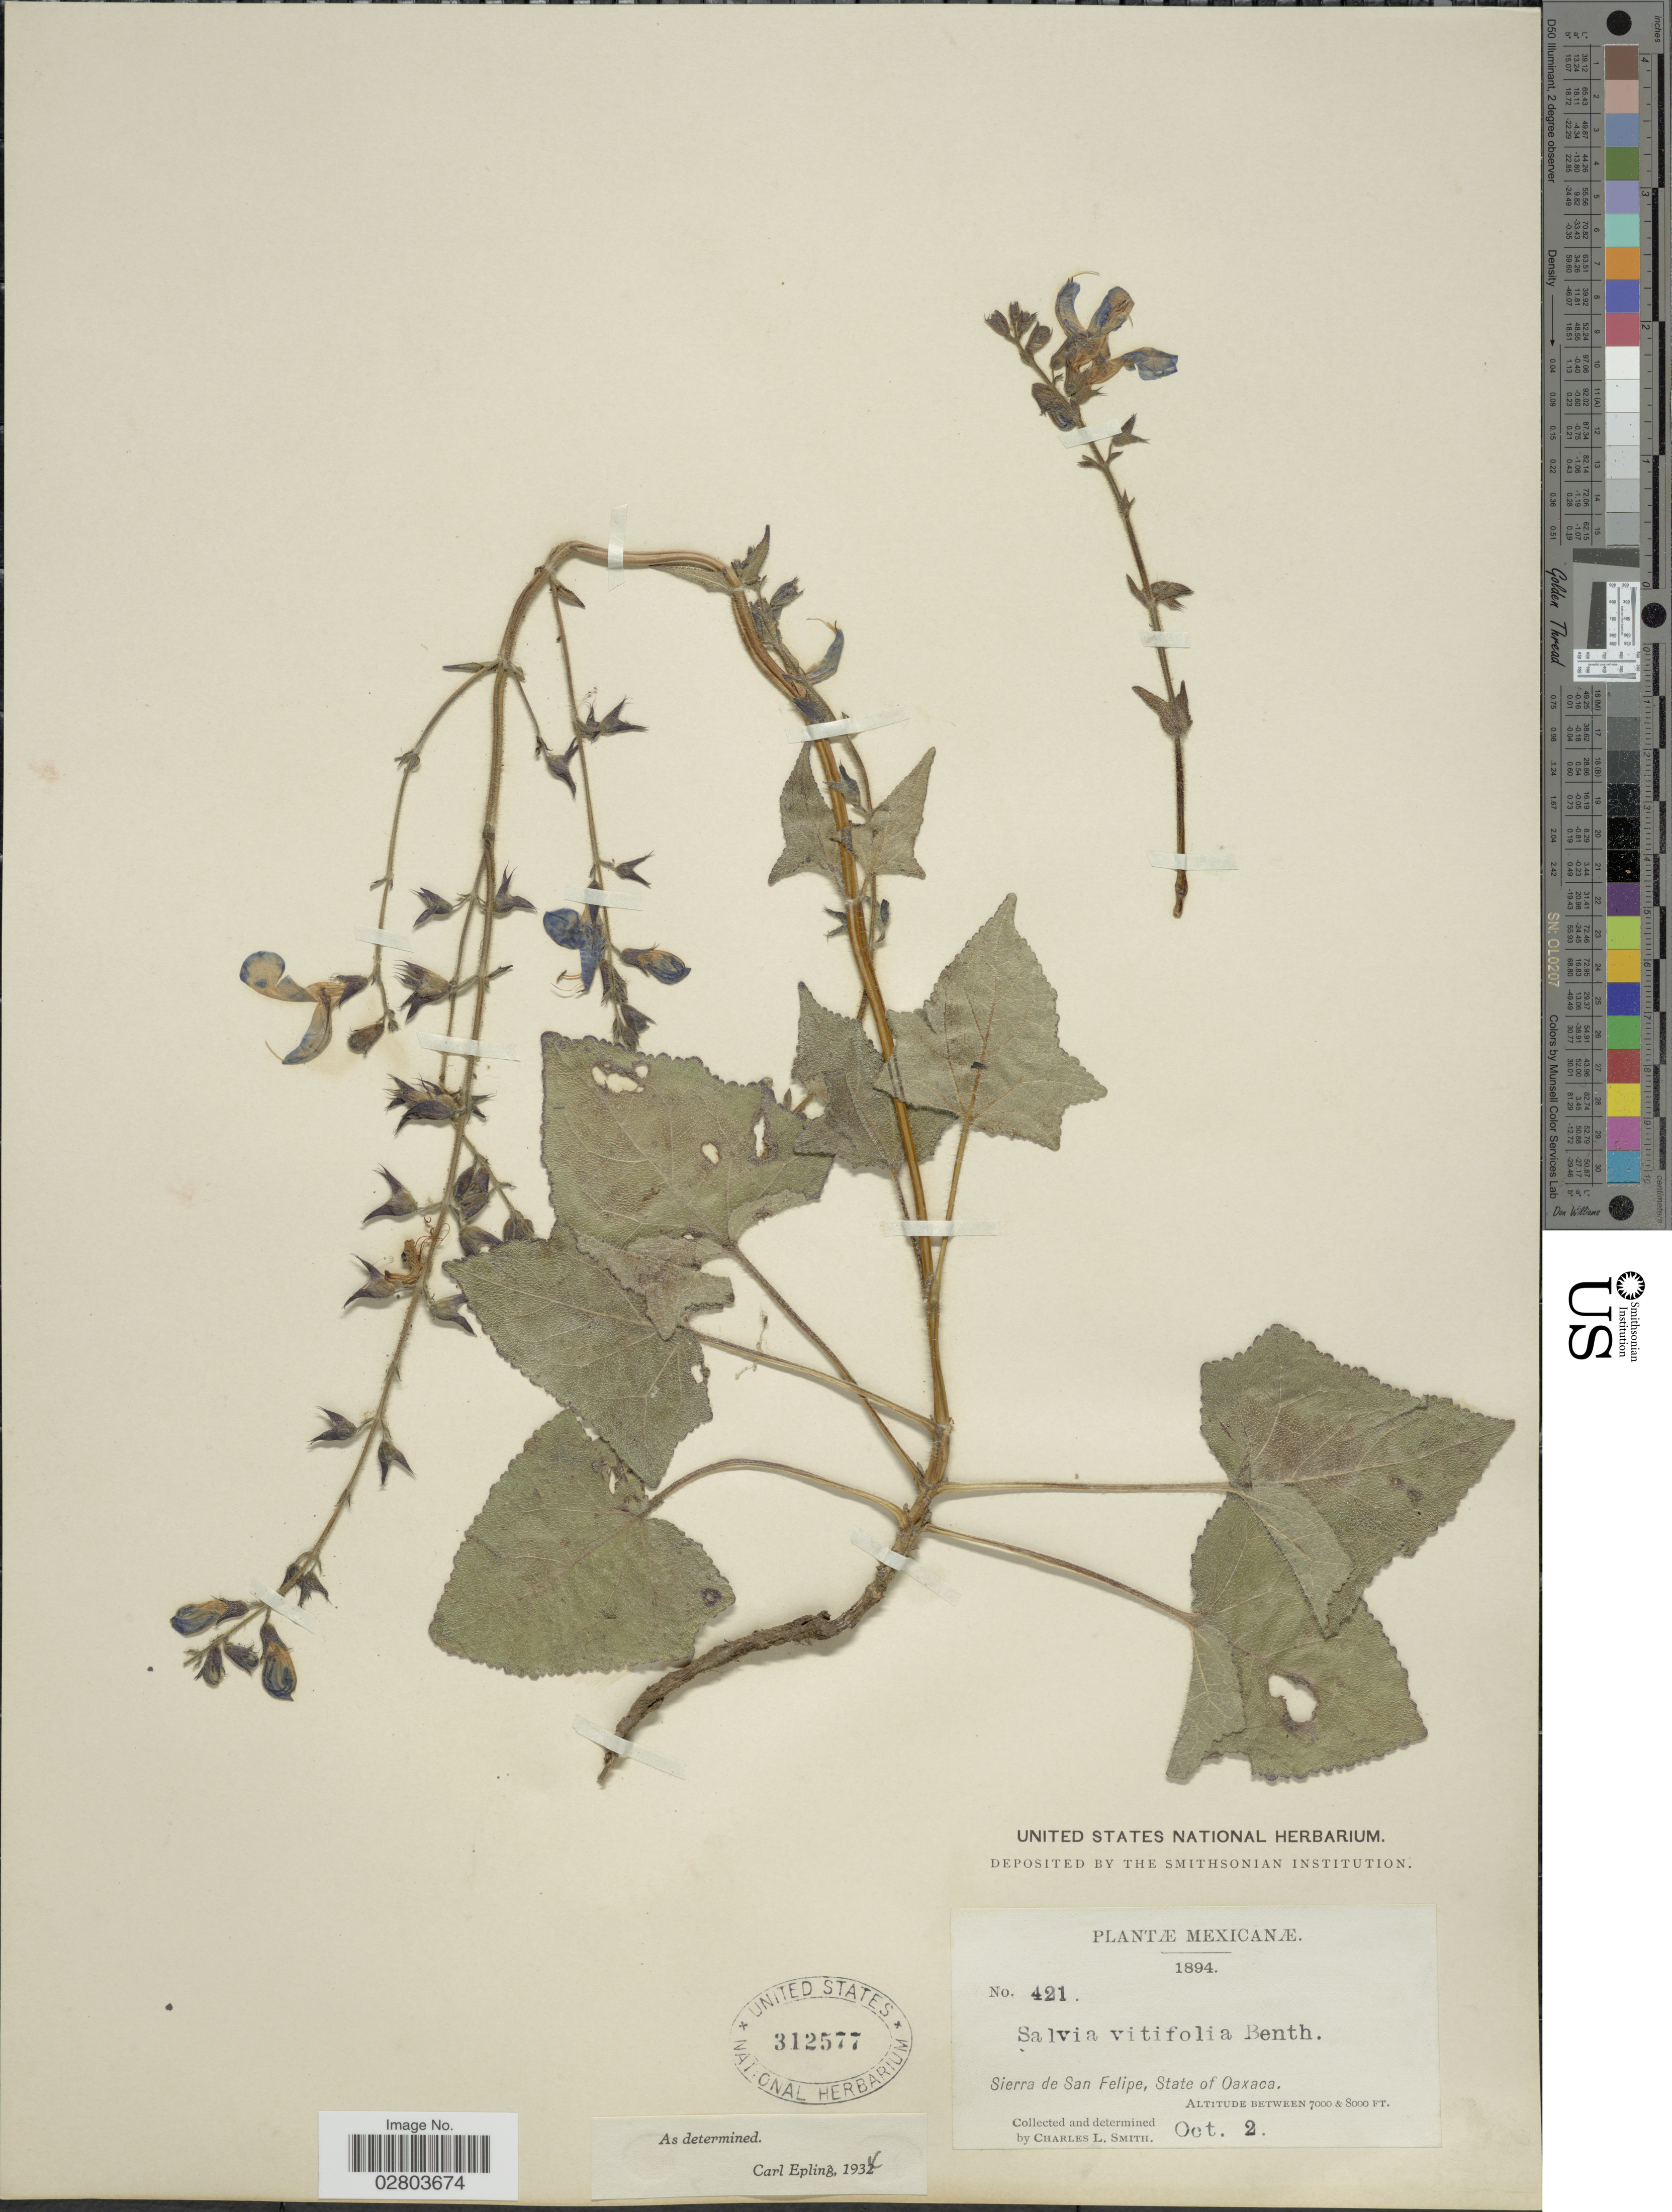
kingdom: Plantae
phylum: Tracheophyta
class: Magnoliopsida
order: Lamiales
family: Lamiaceae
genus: Salvia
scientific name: Salvia vitifolia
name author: Benth.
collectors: C. L. Smith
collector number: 421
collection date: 1894-10-02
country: Mexico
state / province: Oaxaca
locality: Sierra de San Felipe.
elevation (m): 2134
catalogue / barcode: US 312577